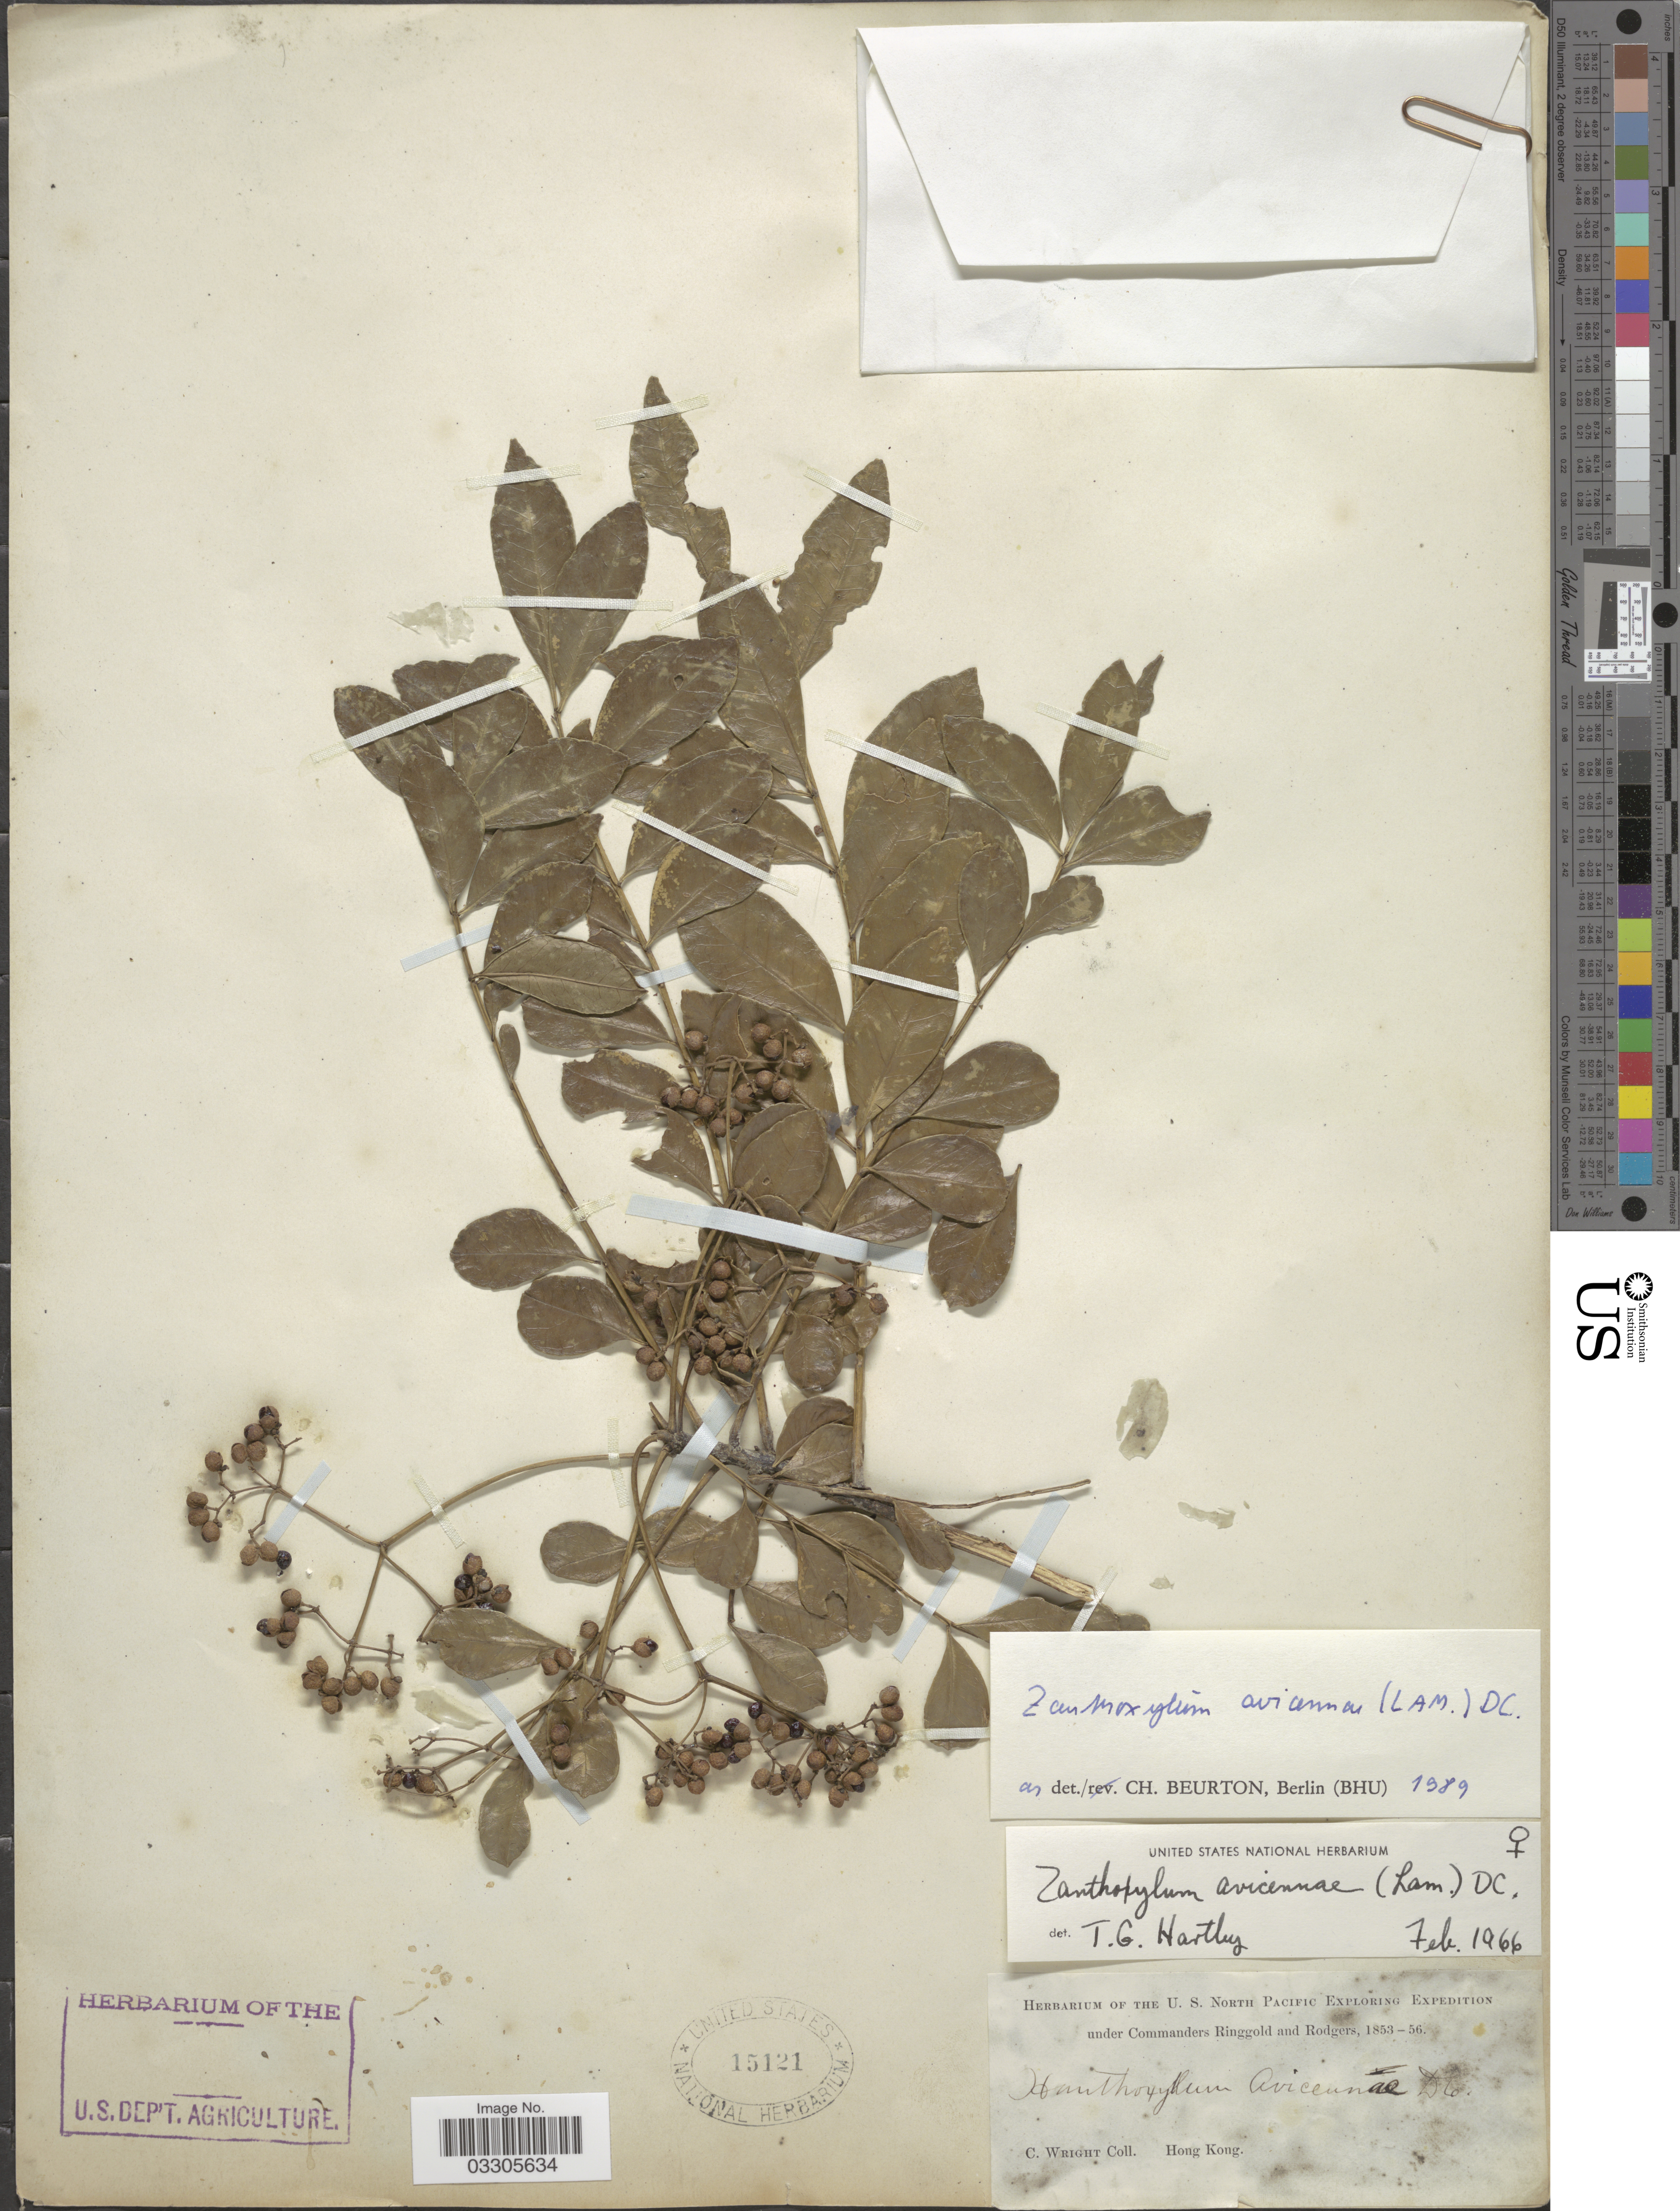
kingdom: Plantae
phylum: Tracheophyta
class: Magnoliopsida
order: Sapindales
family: Rutaceae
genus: Zanthoxylum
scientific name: Zanthoxylum avicennae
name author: (Lam.) DC.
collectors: C. Wright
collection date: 1853/1856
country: China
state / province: Hong Kong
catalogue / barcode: US 15121